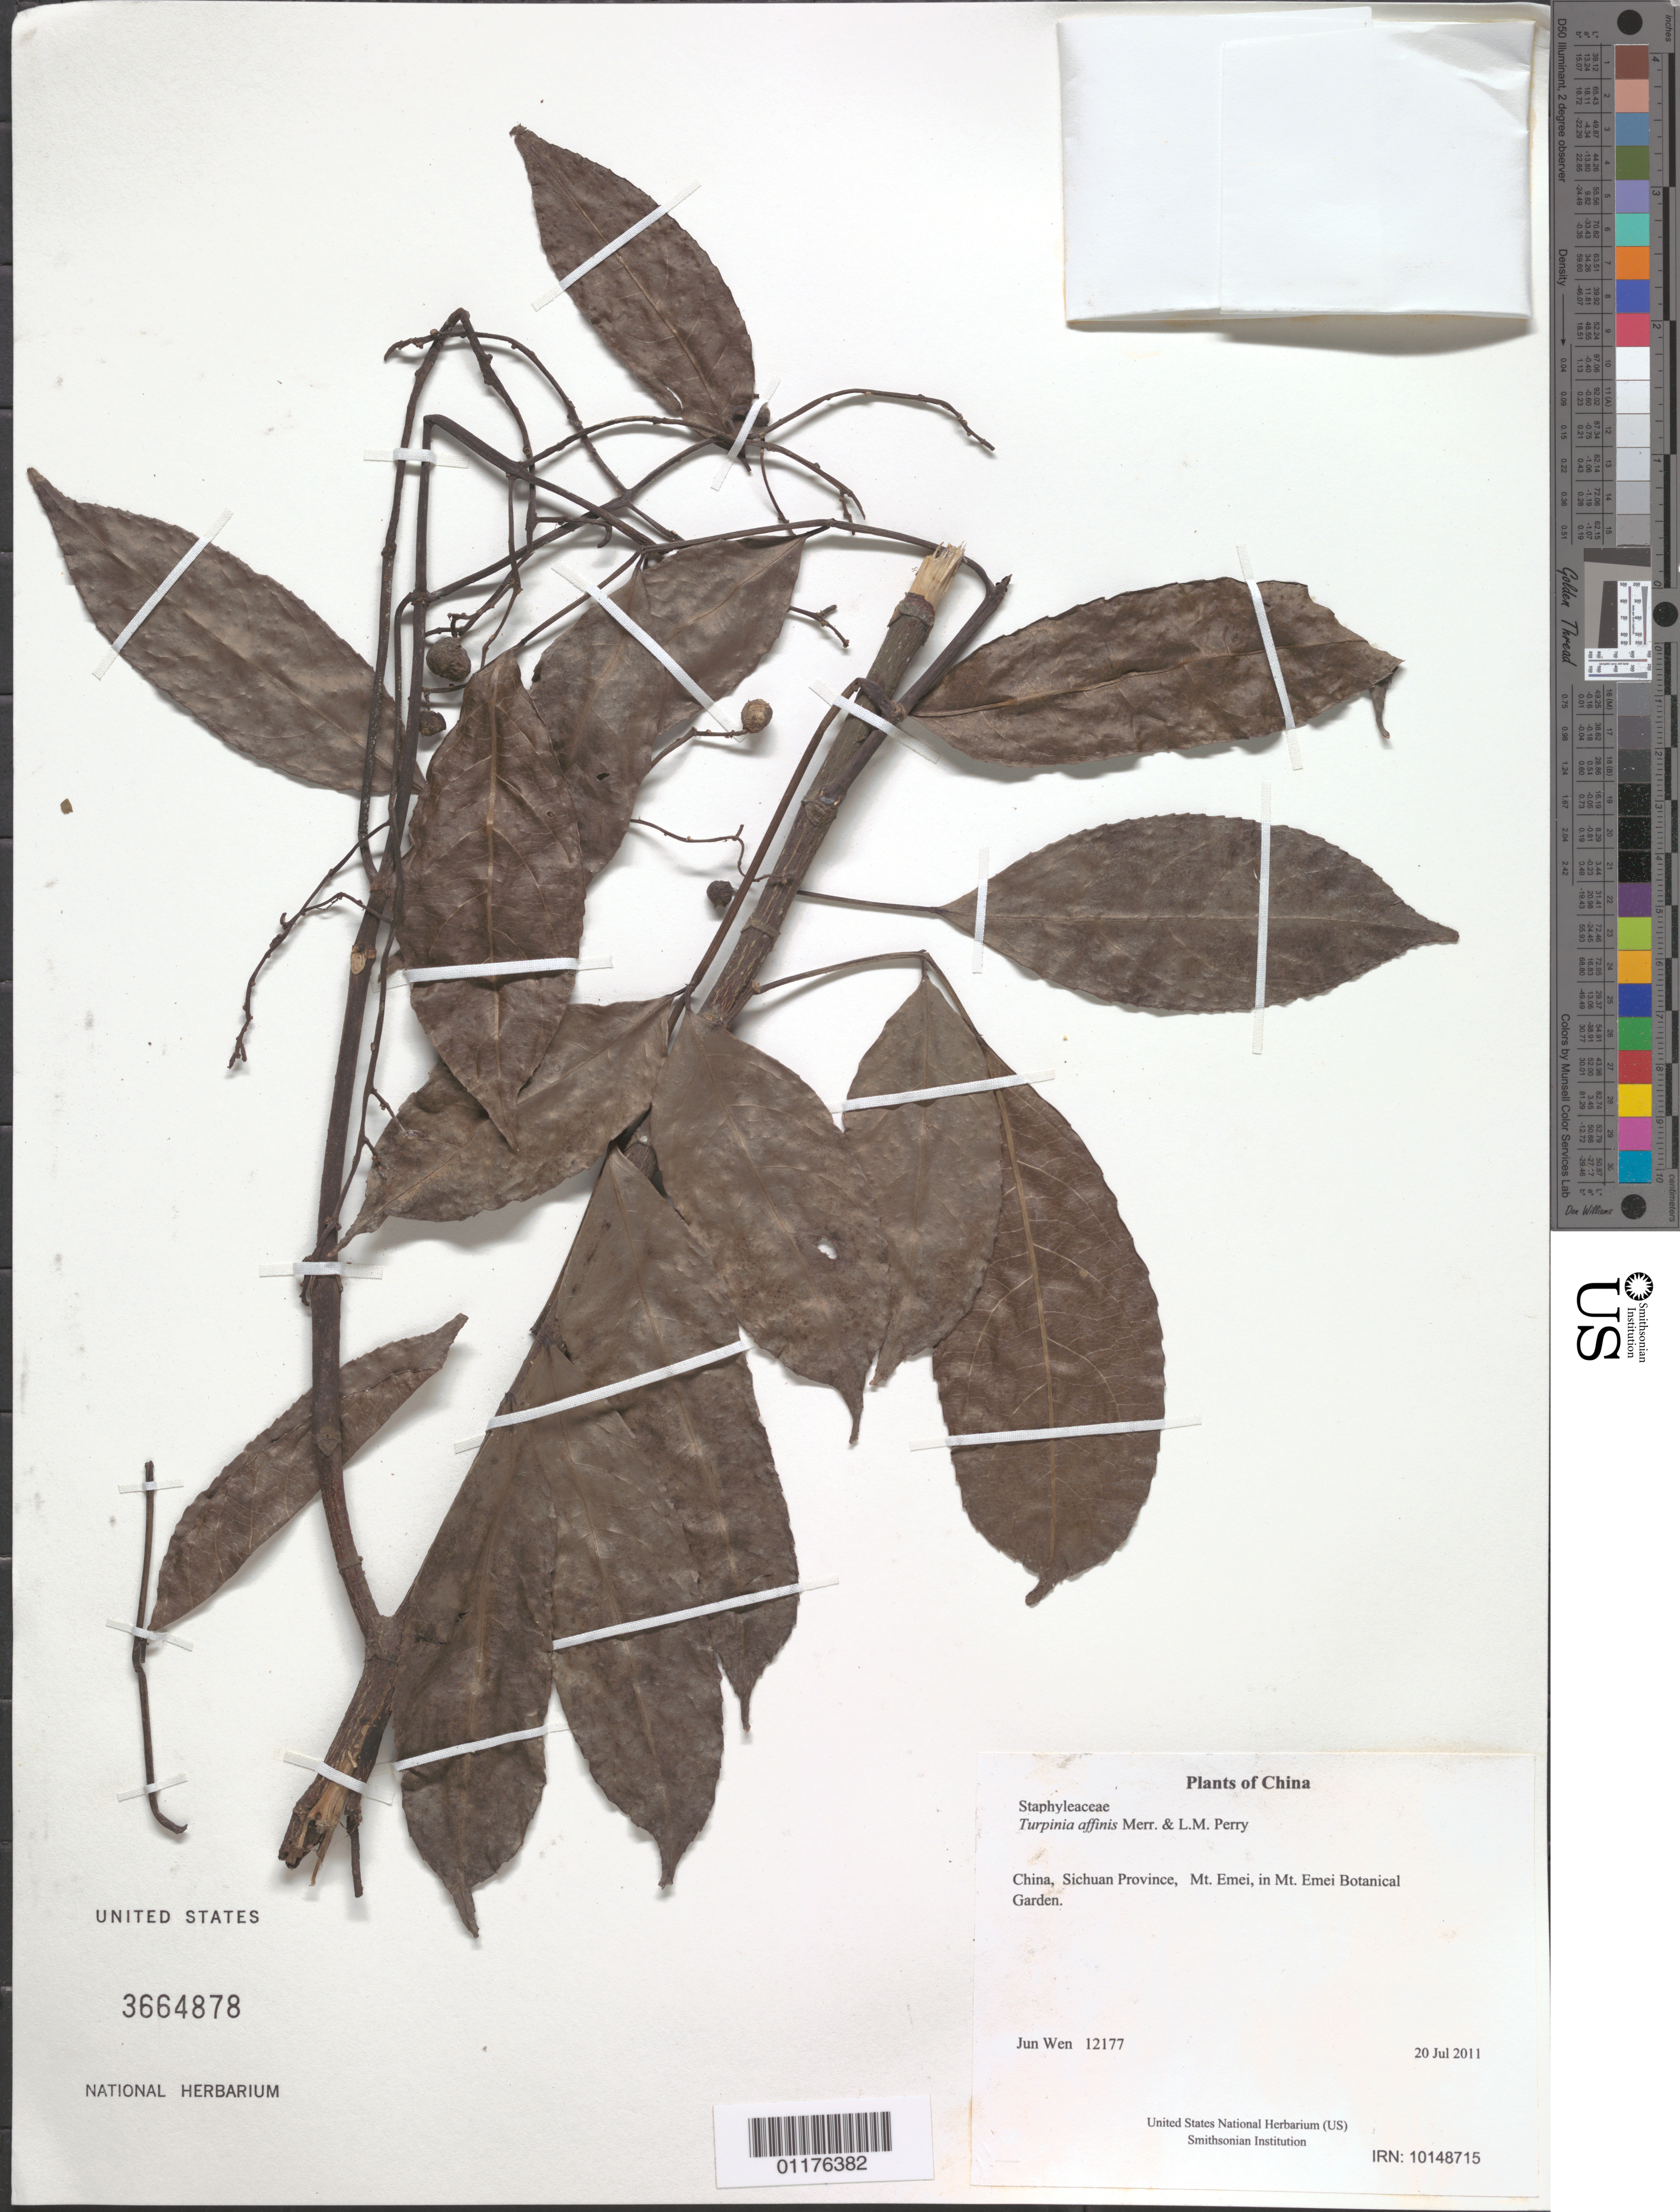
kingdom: Plantae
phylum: Tracheophyta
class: Magnoliopsida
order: Crossosomatales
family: Staphyleaceae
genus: Turpinia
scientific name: Turpinia affinis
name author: Merr. & L.M. Perry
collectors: J. Wen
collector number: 12177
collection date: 2011-07-20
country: China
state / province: Sichuan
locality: Mt. Emei, in Mt. Emei Botanical Garden.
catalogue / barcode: US 3664878